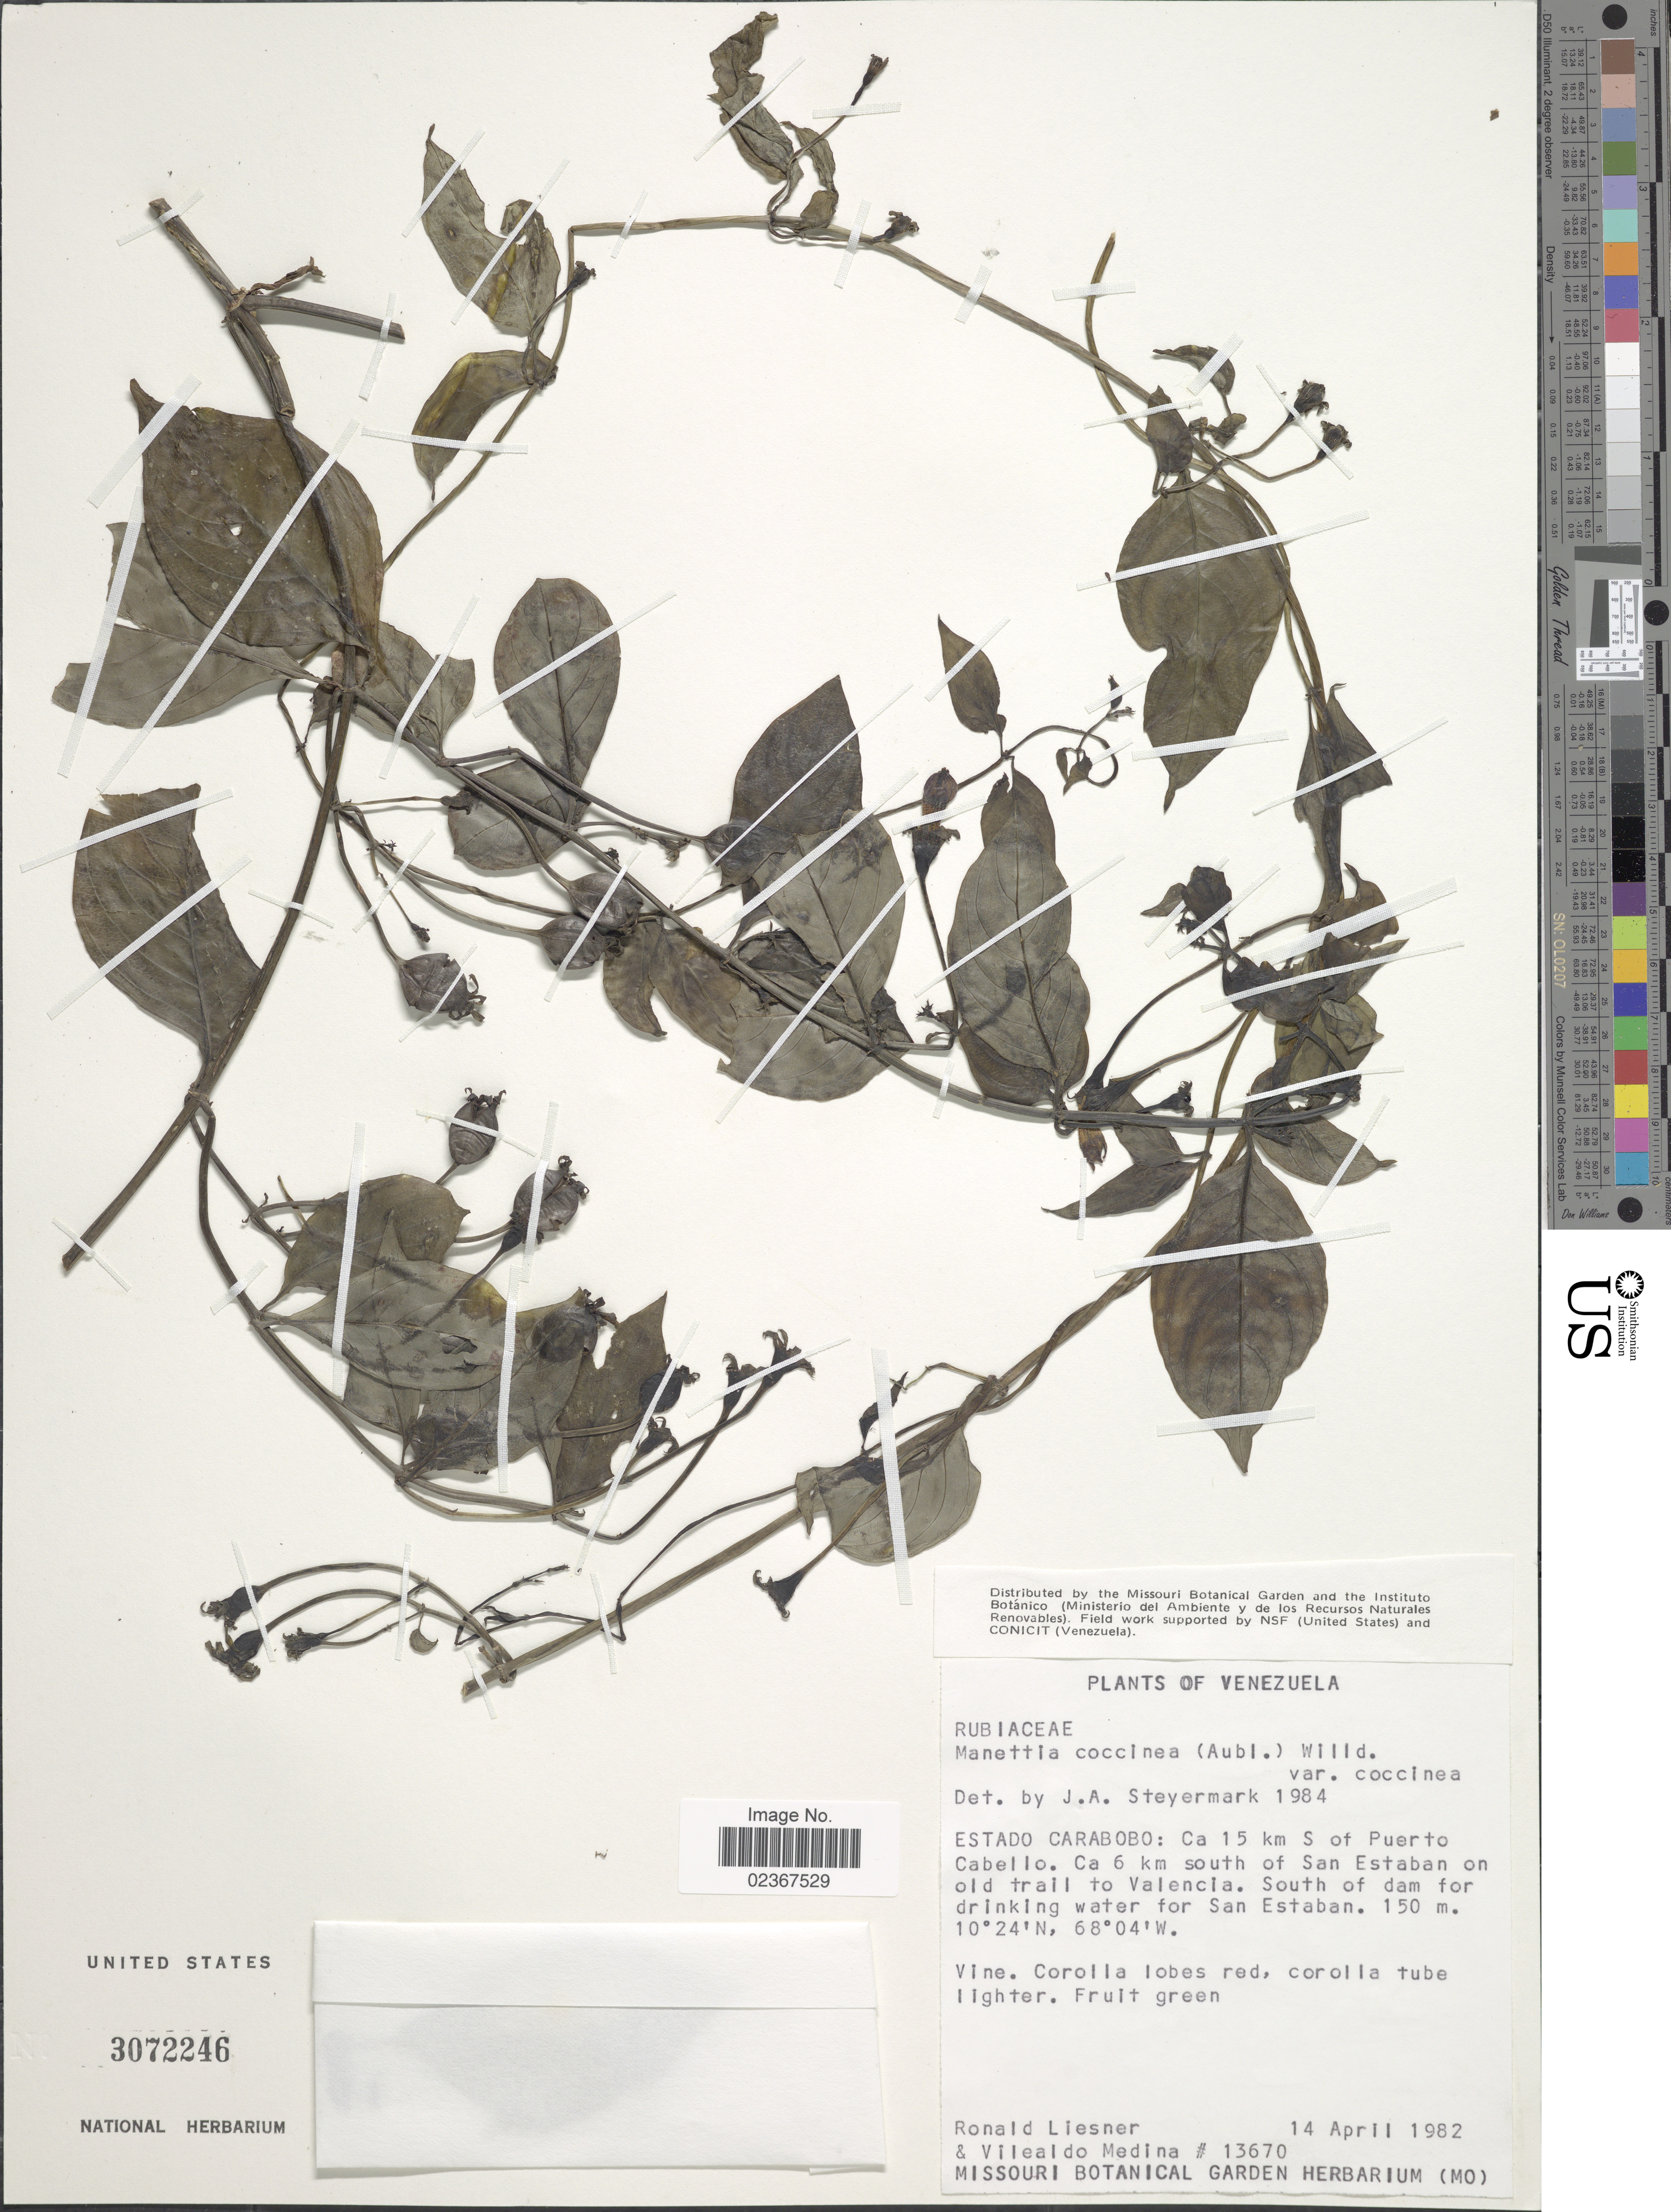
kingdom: Plantae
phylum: Tracheophyta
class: Magnoliopsida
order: Gentianales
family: Rubiaceae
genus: Manettia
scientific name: Manettia reclinata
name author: L.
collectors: R. L. Liesner & V. Medina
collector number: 13670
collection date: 1982-04-14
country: Venezuela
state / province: Carabobo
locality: Ca. 15 km S of Puerto Cabello, Ca. 6 km south of San Esteban on old rail to Valencia. South of dam for drinking water for San Esteban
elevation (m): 150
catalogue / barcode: US 3072246